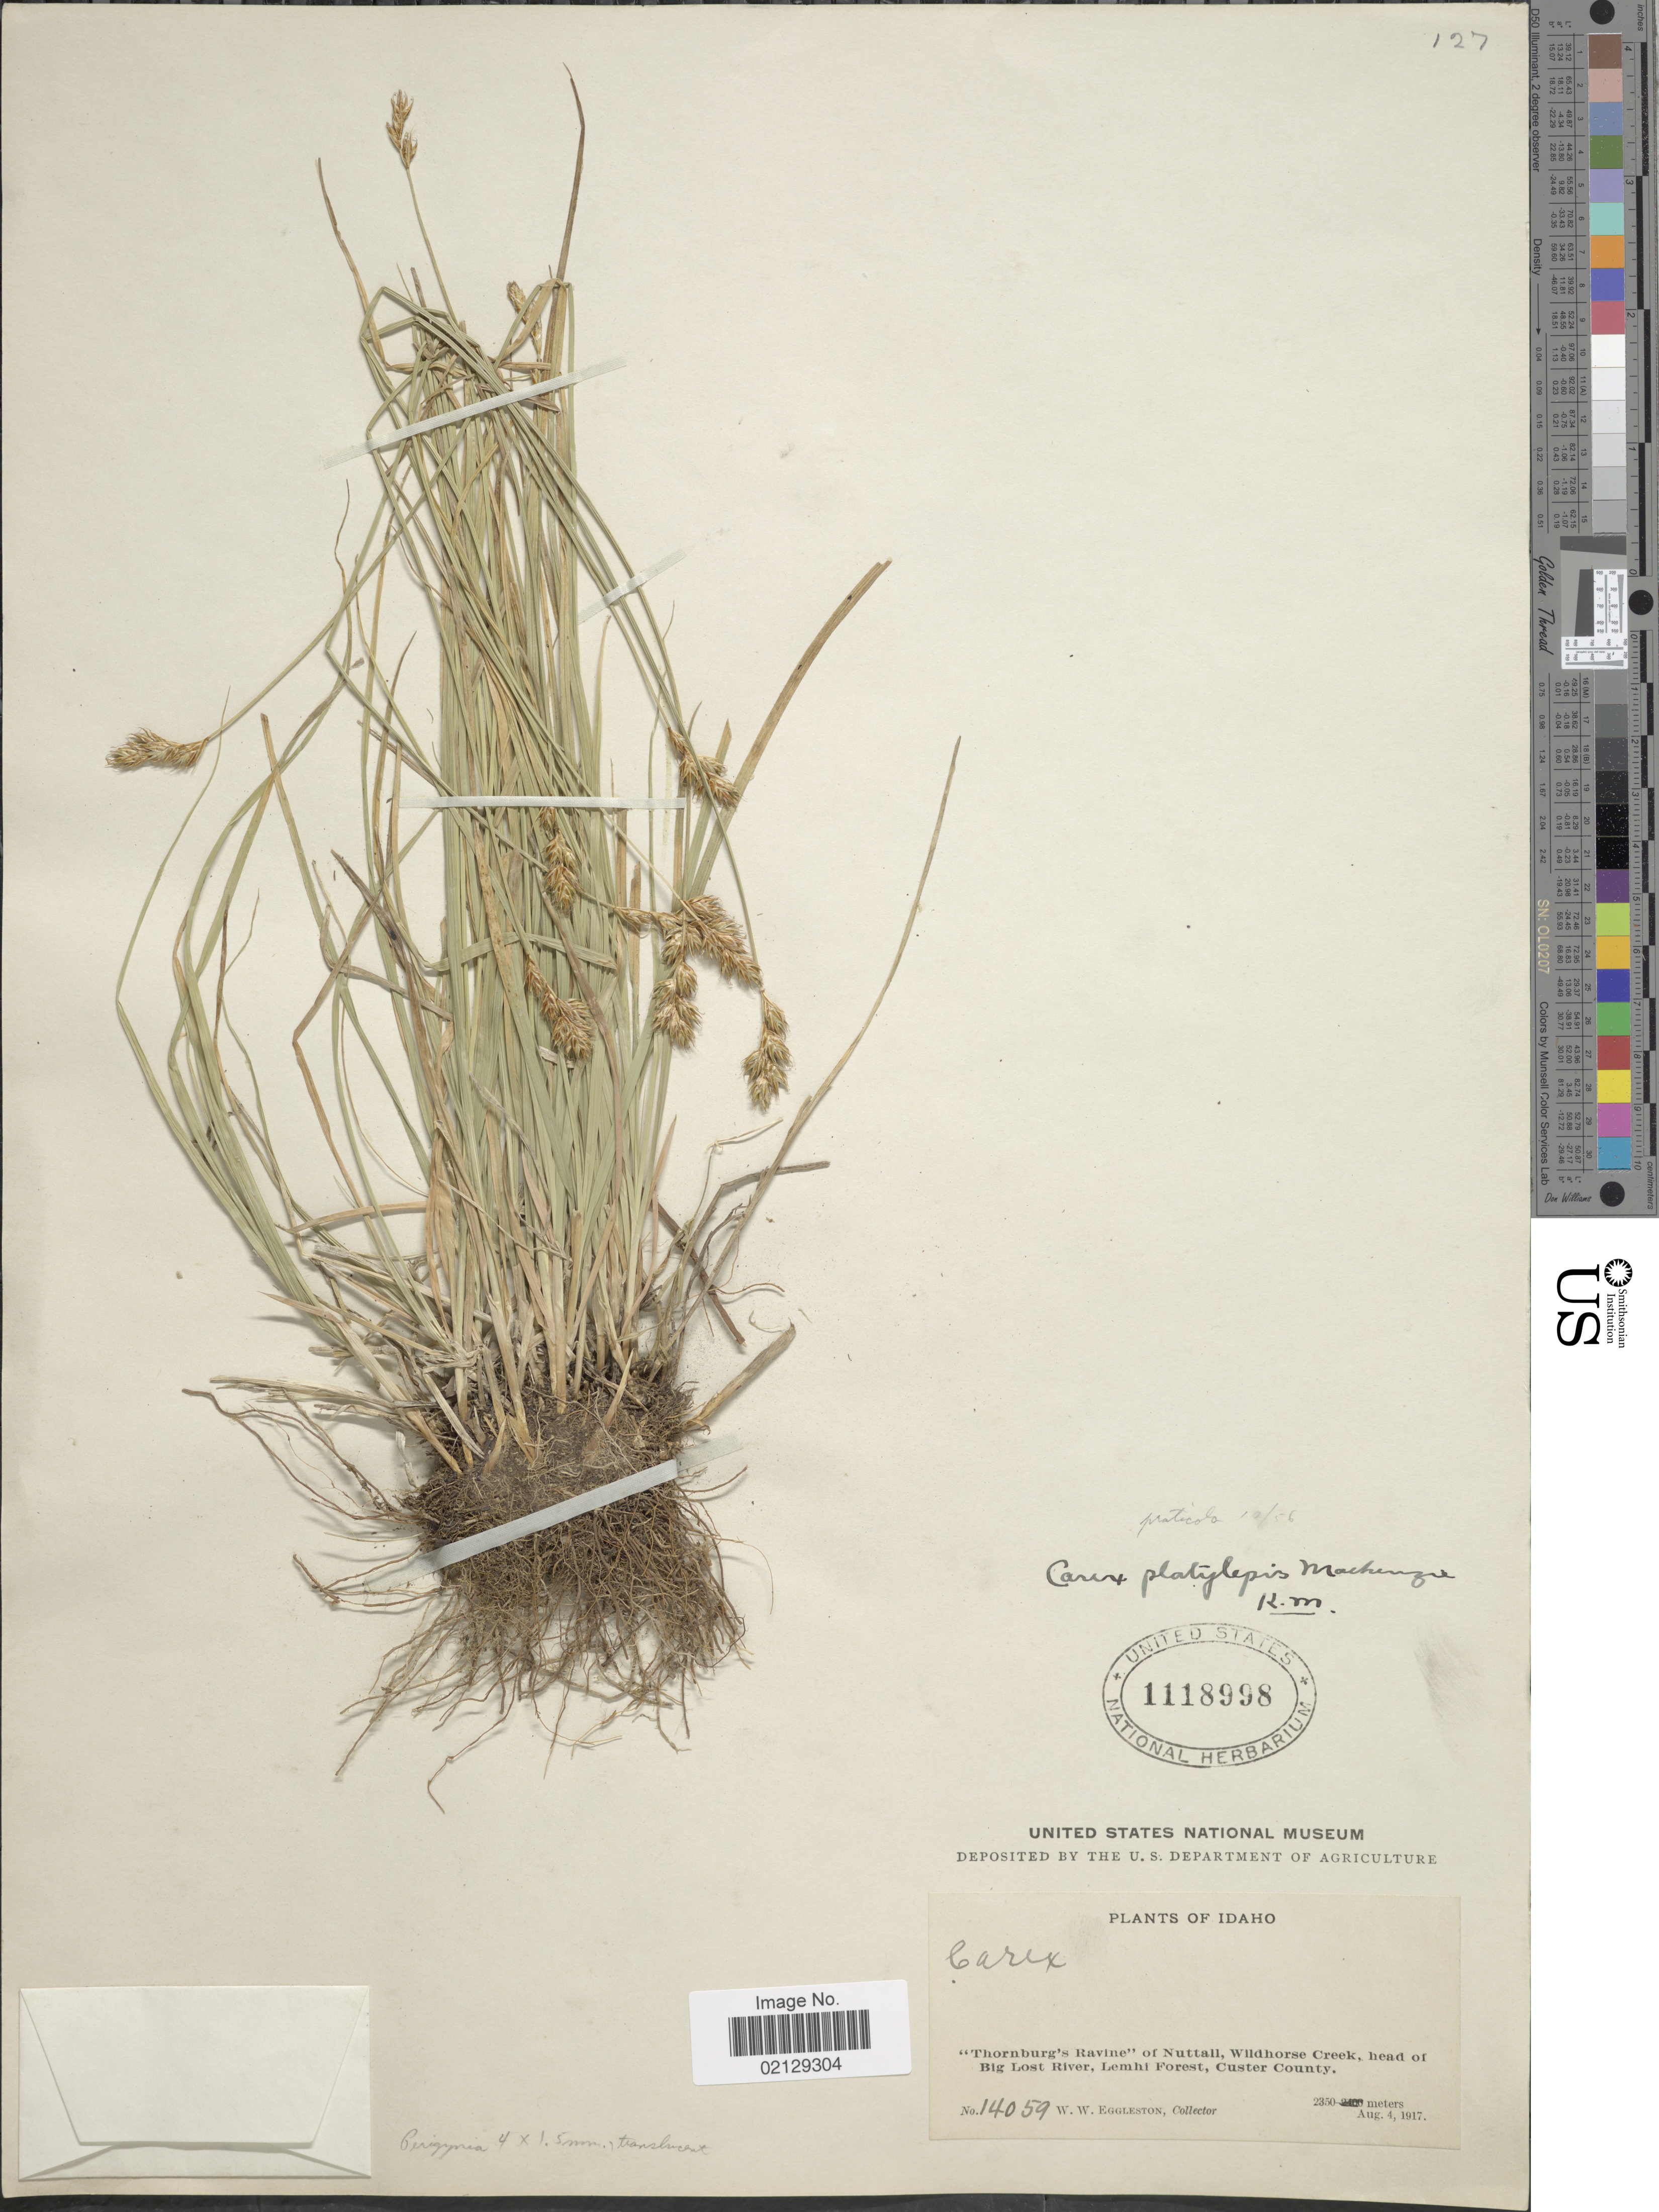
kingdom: Plantae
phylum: Tracheophyta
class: Liliopsida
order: Poales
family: Cyperaceae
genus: Carex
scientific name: Carex praticola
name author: Rydb.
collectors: W. W. Eggleston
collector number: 14059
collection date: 1917-08-04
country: United States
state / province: Idaho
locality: Thornburg's Ravine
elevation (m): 2350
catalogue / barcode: US 1118998